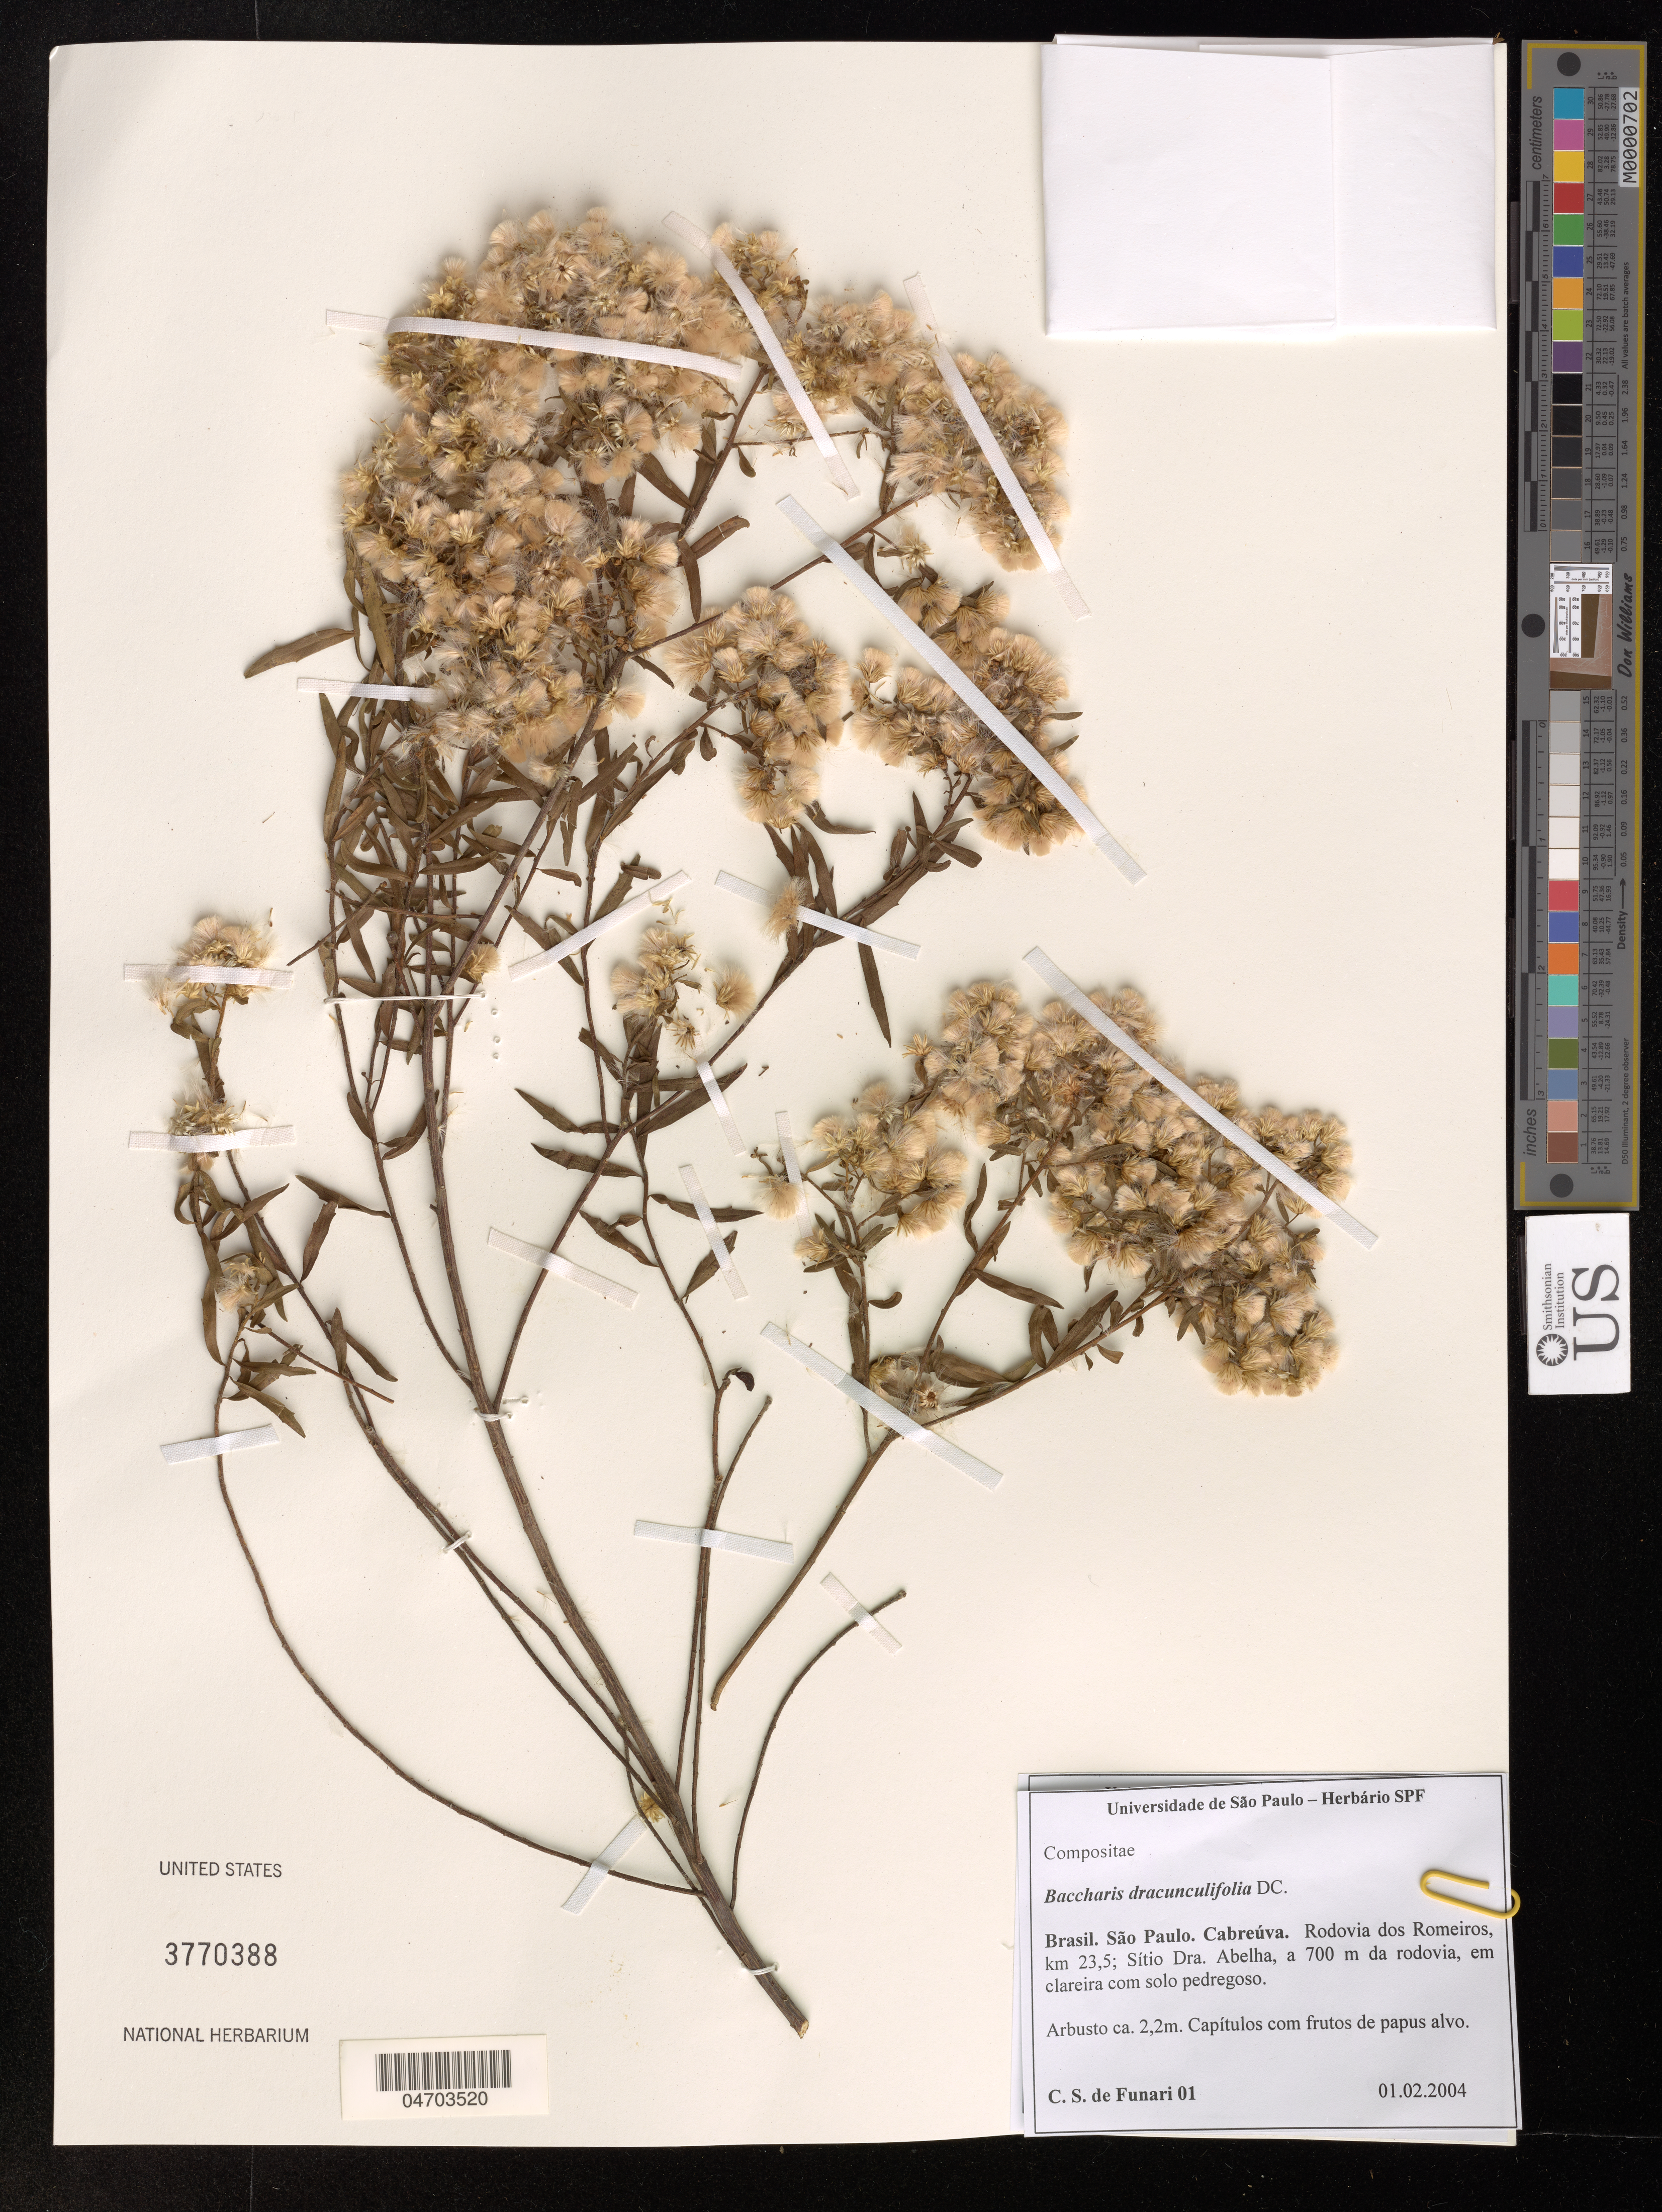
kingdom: Plantae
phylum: Tracheophyta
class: Magnoliopsida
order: Asterales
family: Asteraceae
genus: Baccharis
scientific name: Baccharis dracunculifolia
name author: DC.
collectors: C. de Funari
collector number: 01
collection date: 2004-02-01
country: Brazil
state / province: São Paulo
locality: Rdovia dos Romerios, km 23,5; Sitio Dra.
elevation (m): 700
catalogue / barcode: US 3770388